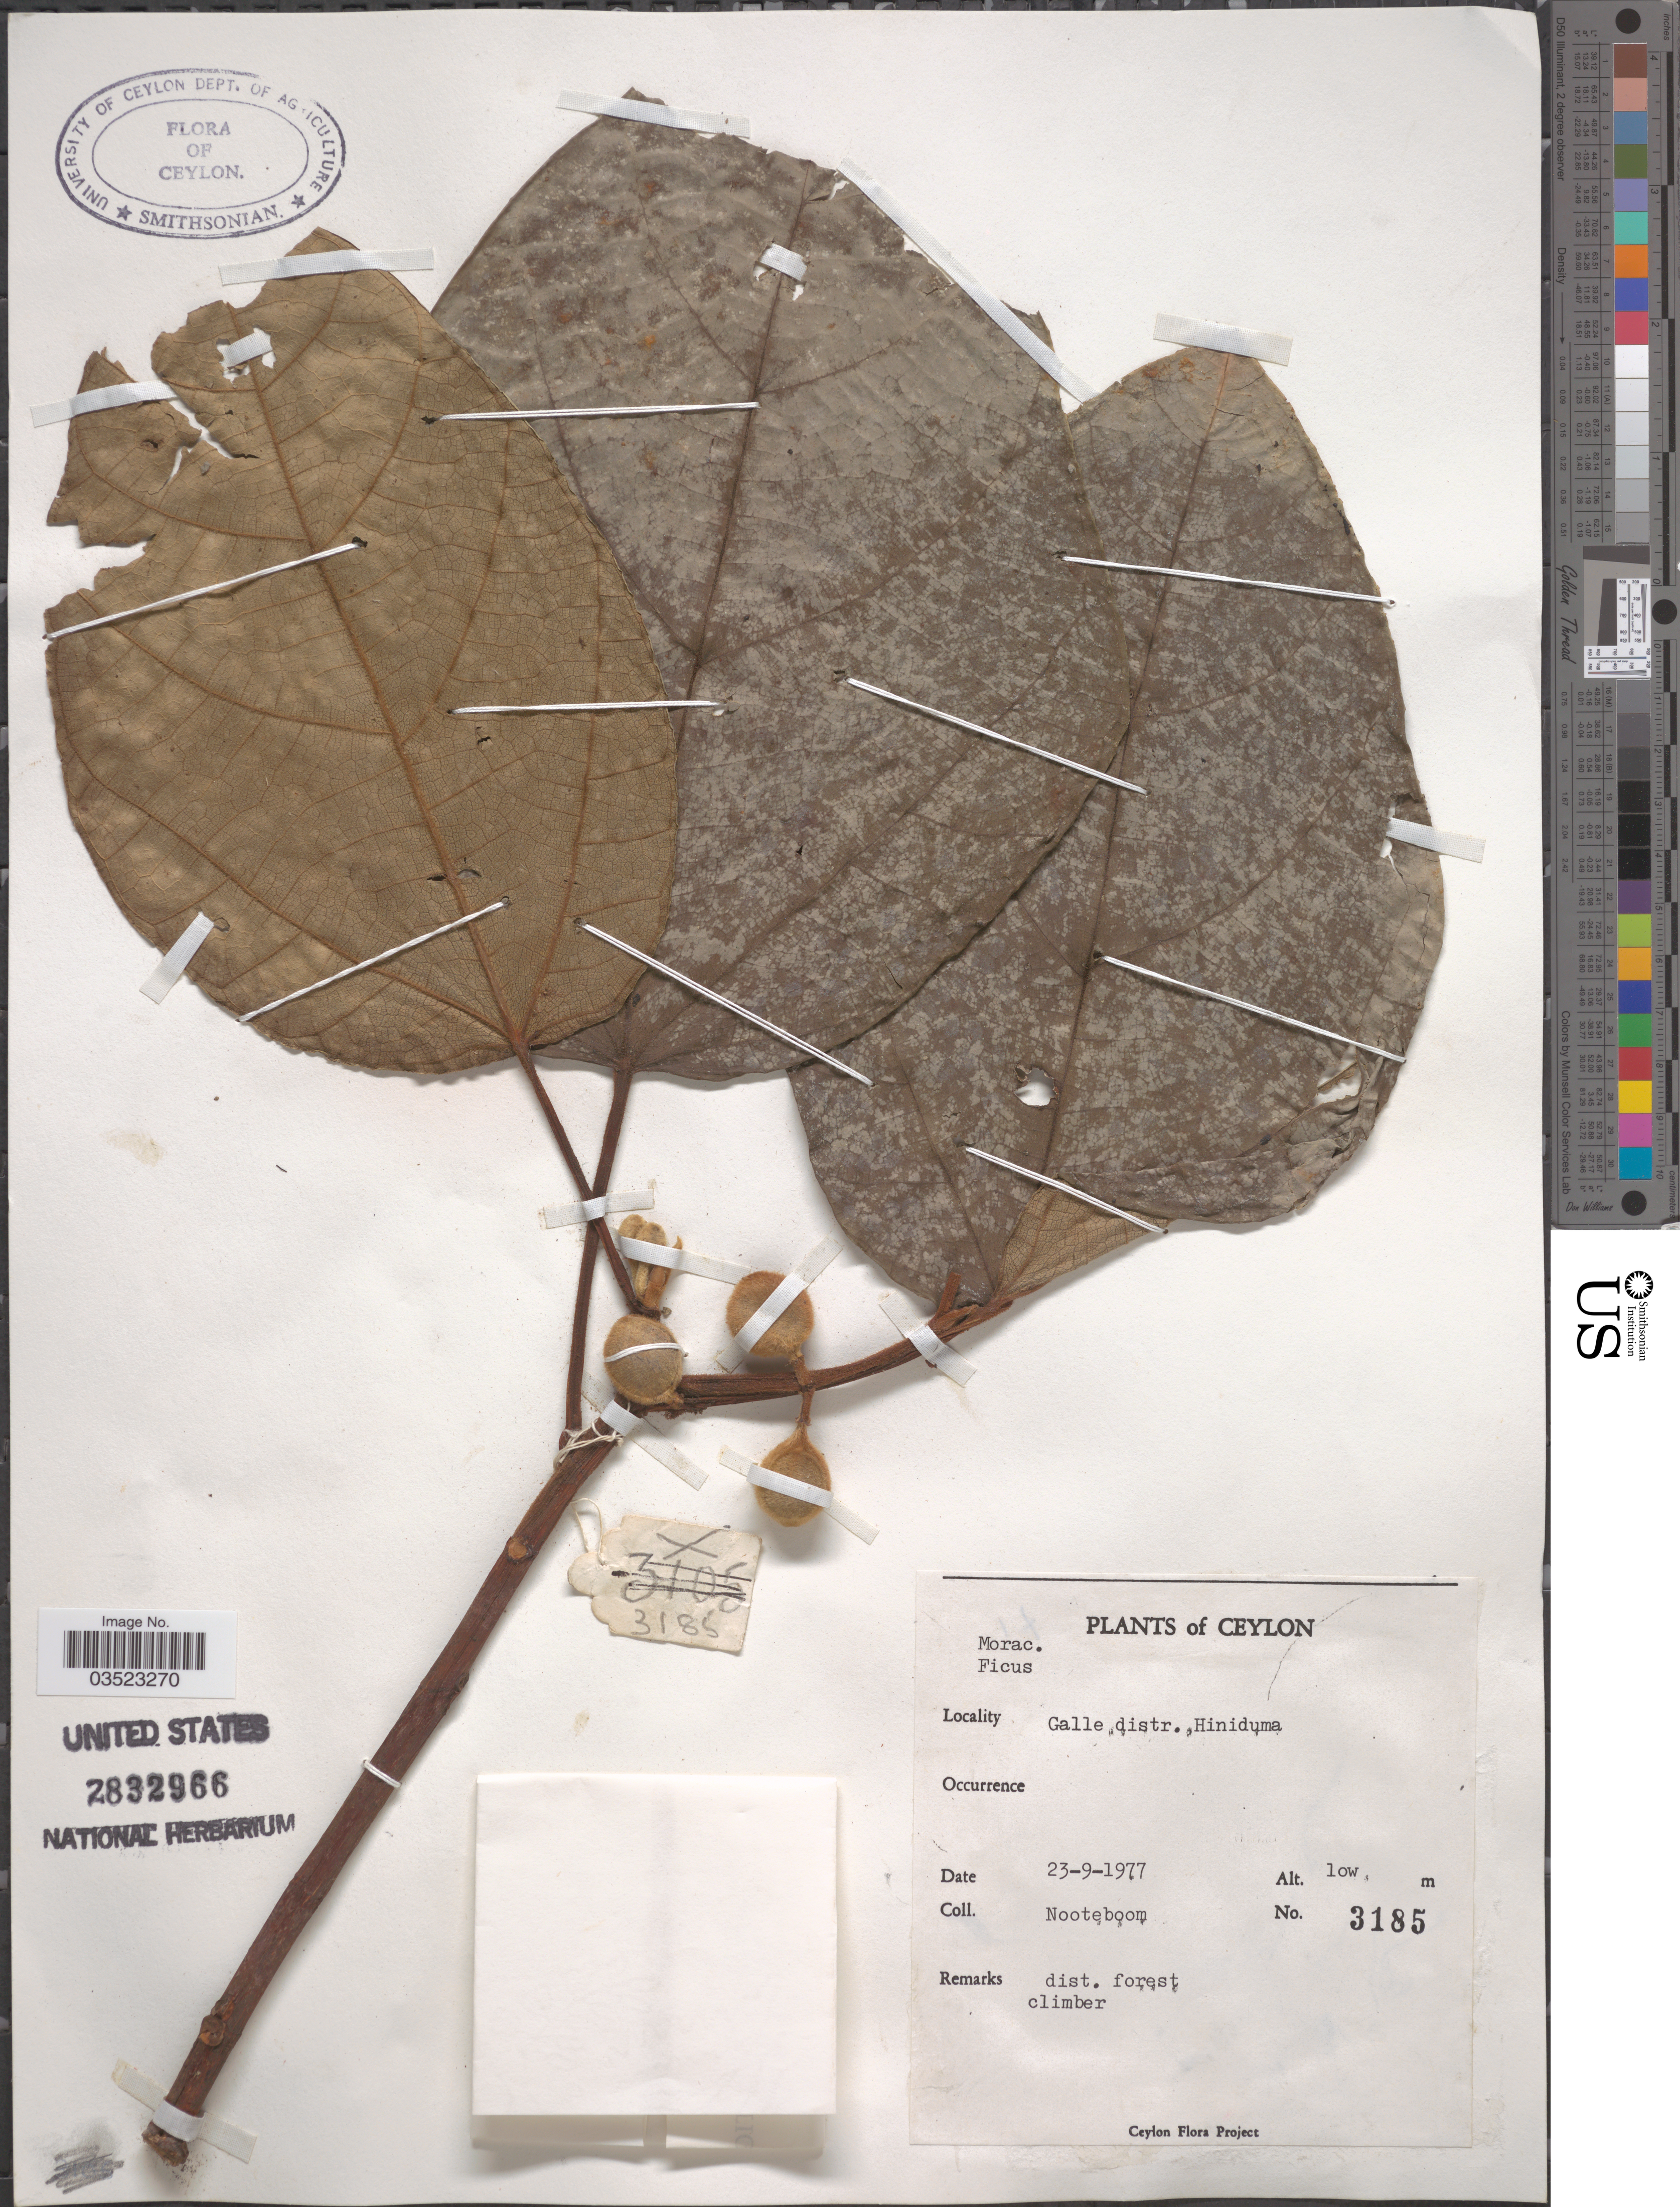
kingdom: Plantae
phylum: Tracheophyta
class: Magnoliopsida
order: Rosales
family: Moraceae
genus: Ficus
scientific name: Ficus sp.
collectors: Nooteboom, --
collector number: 3185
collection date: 1977-09-23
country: Sri Lanka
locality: Ceylon. Galle distr.,Hiniduma.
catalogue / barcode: US 2832966